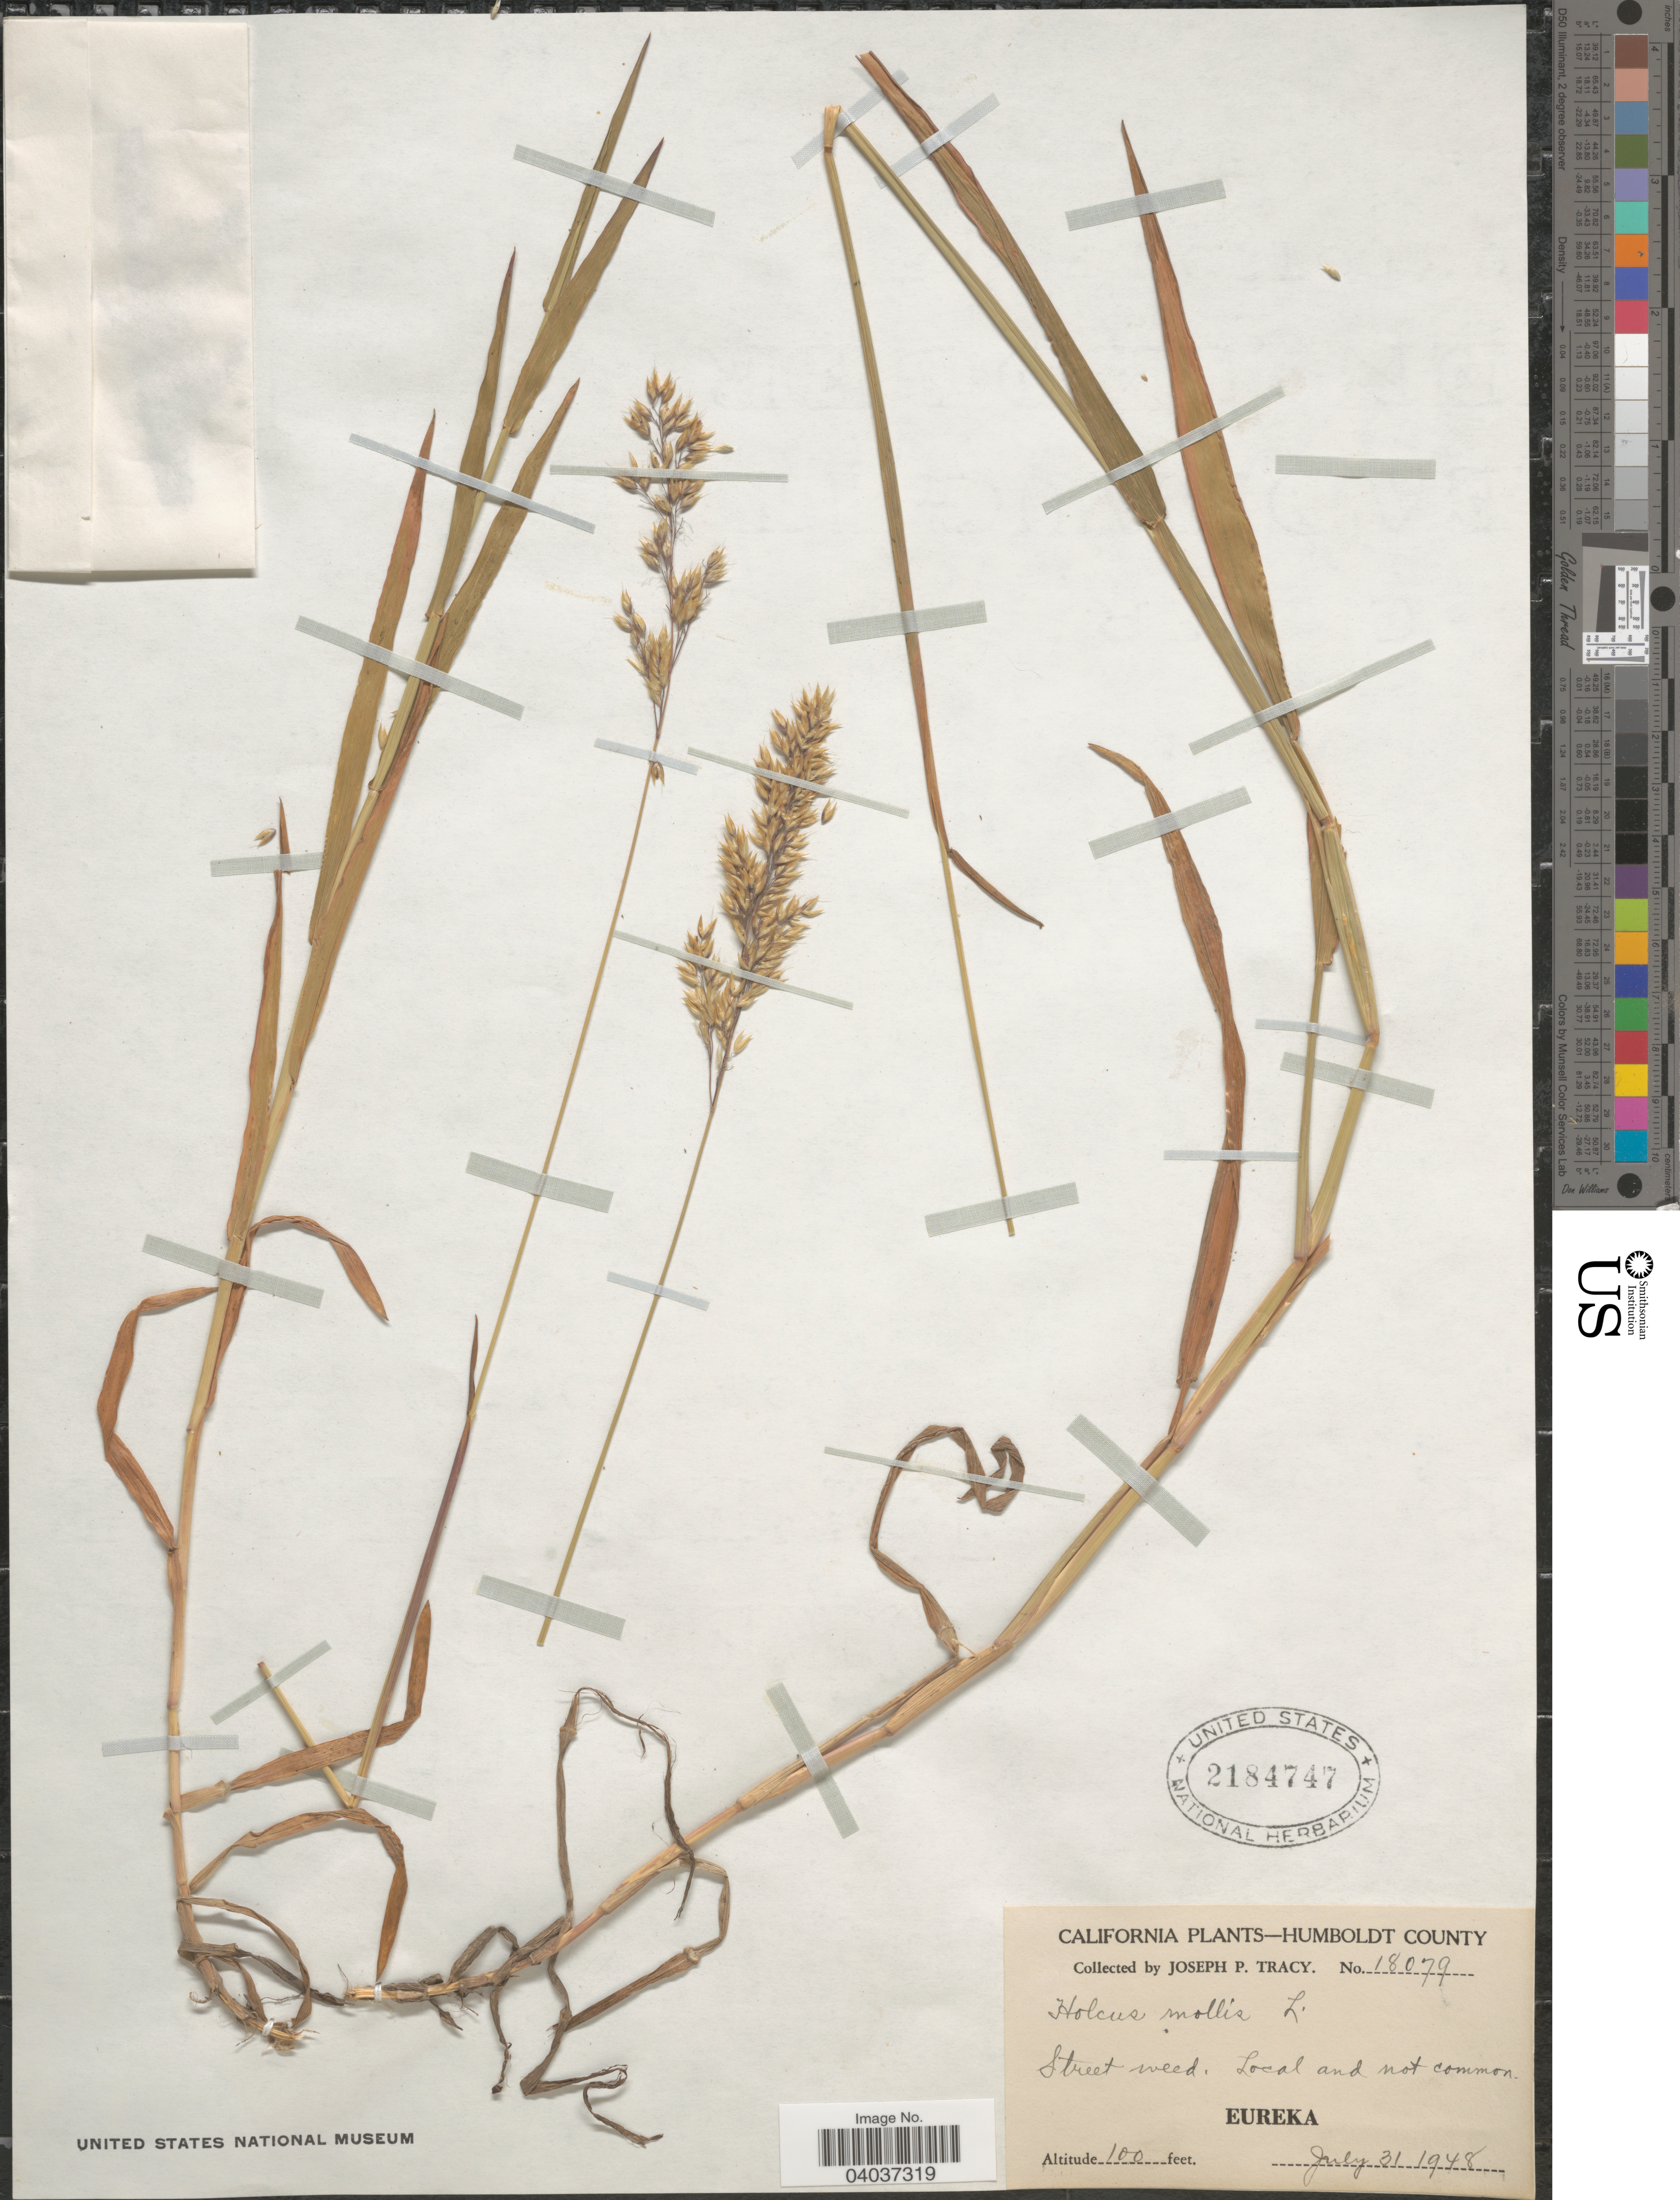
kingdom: Plantae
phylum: Tracheophyta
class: Liliopsida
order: Poales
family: Poaceae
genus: Holcus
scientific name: Holcus mollis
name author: L.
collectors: J. Tracy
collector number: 18079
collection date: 1948-07-31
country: United States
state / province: California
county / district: Humboldt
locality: Humboldt County. Eureka.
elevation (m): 30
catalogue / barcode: US 2184747